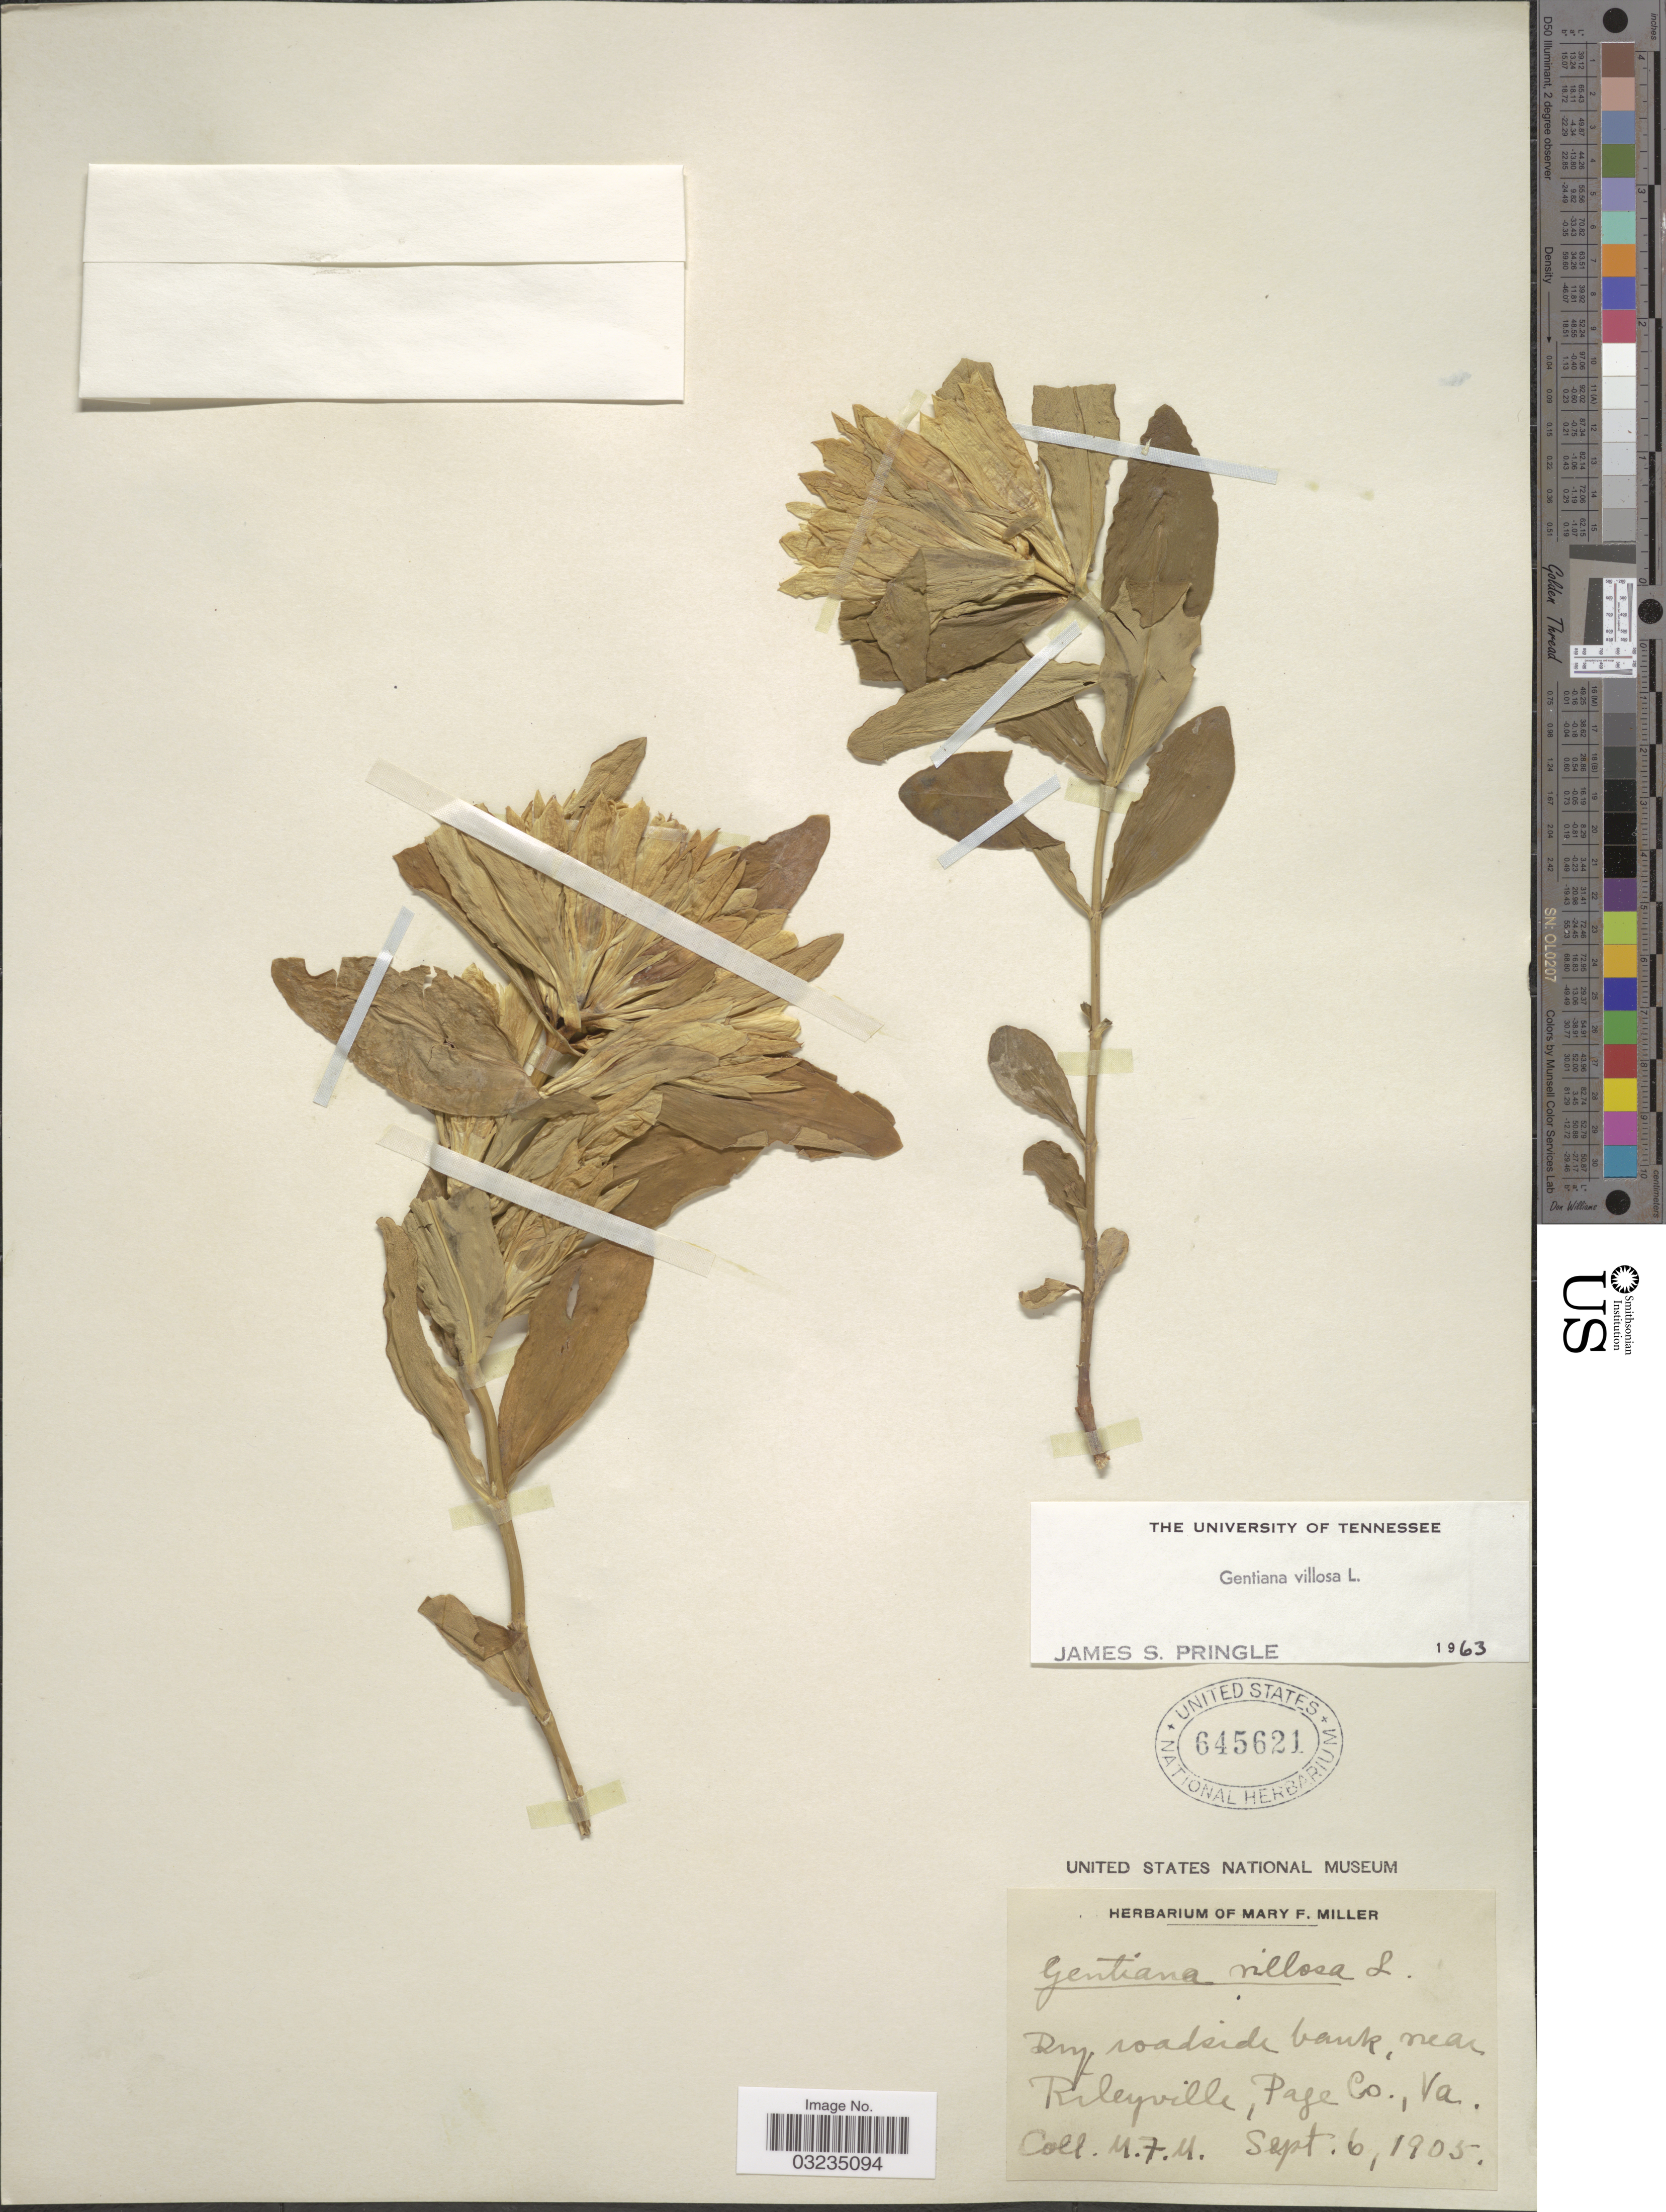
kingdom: Plantae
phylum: Tracheophyta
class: Magnoliopsida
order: Gentianales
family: Gentianaceae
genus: Gentiana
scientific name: Gentiana villosa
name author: L.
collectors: M. Miller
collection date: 1905-09-06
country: United States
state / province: Virginia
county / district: Page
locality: Dry roadside bank, near Rileyville, Page Co.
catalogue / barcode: US 645621